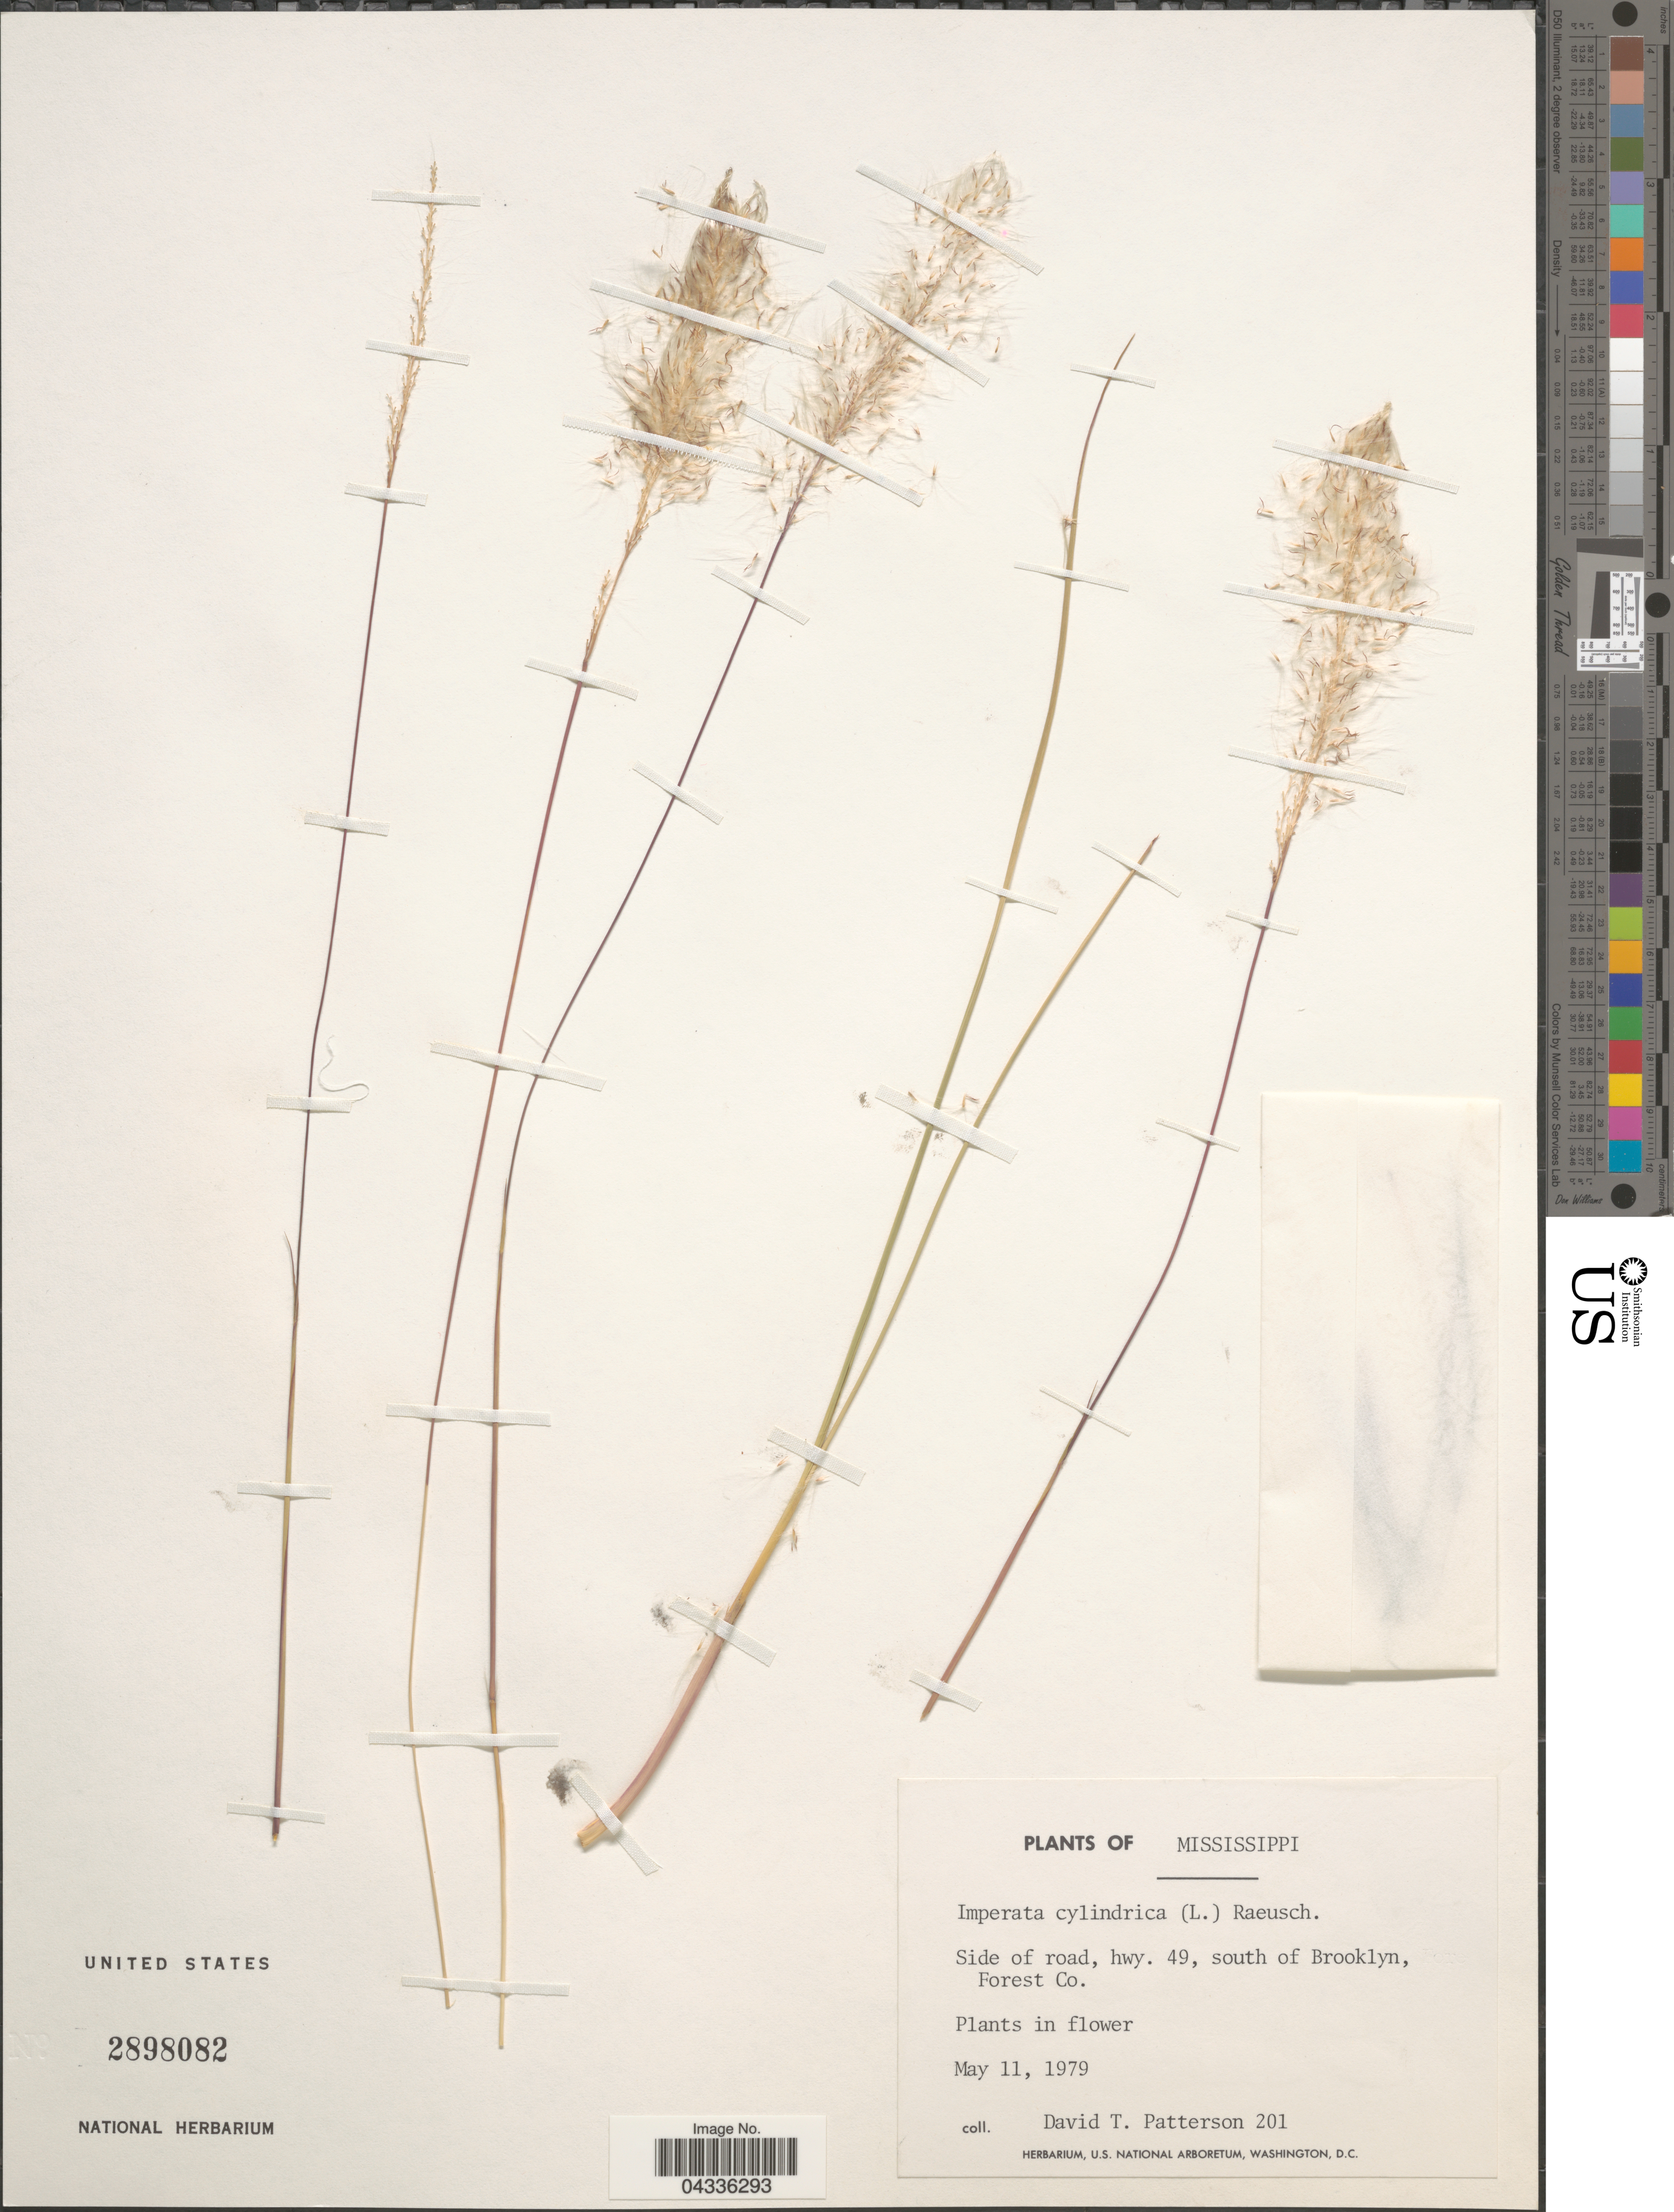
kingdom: Plantae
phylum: Tracheophyta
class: Liliopsida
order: Poales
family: Poaceae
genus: Imperata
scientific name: Imperata cylindrica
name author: (L.) P. Beauv.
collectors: D. Patterson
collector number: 201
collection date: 1979-05-11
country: United States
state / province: Mississippi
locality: Side of road, hwy. 49, south of Brooklyn, Forest Co.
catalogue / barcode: US 2898082